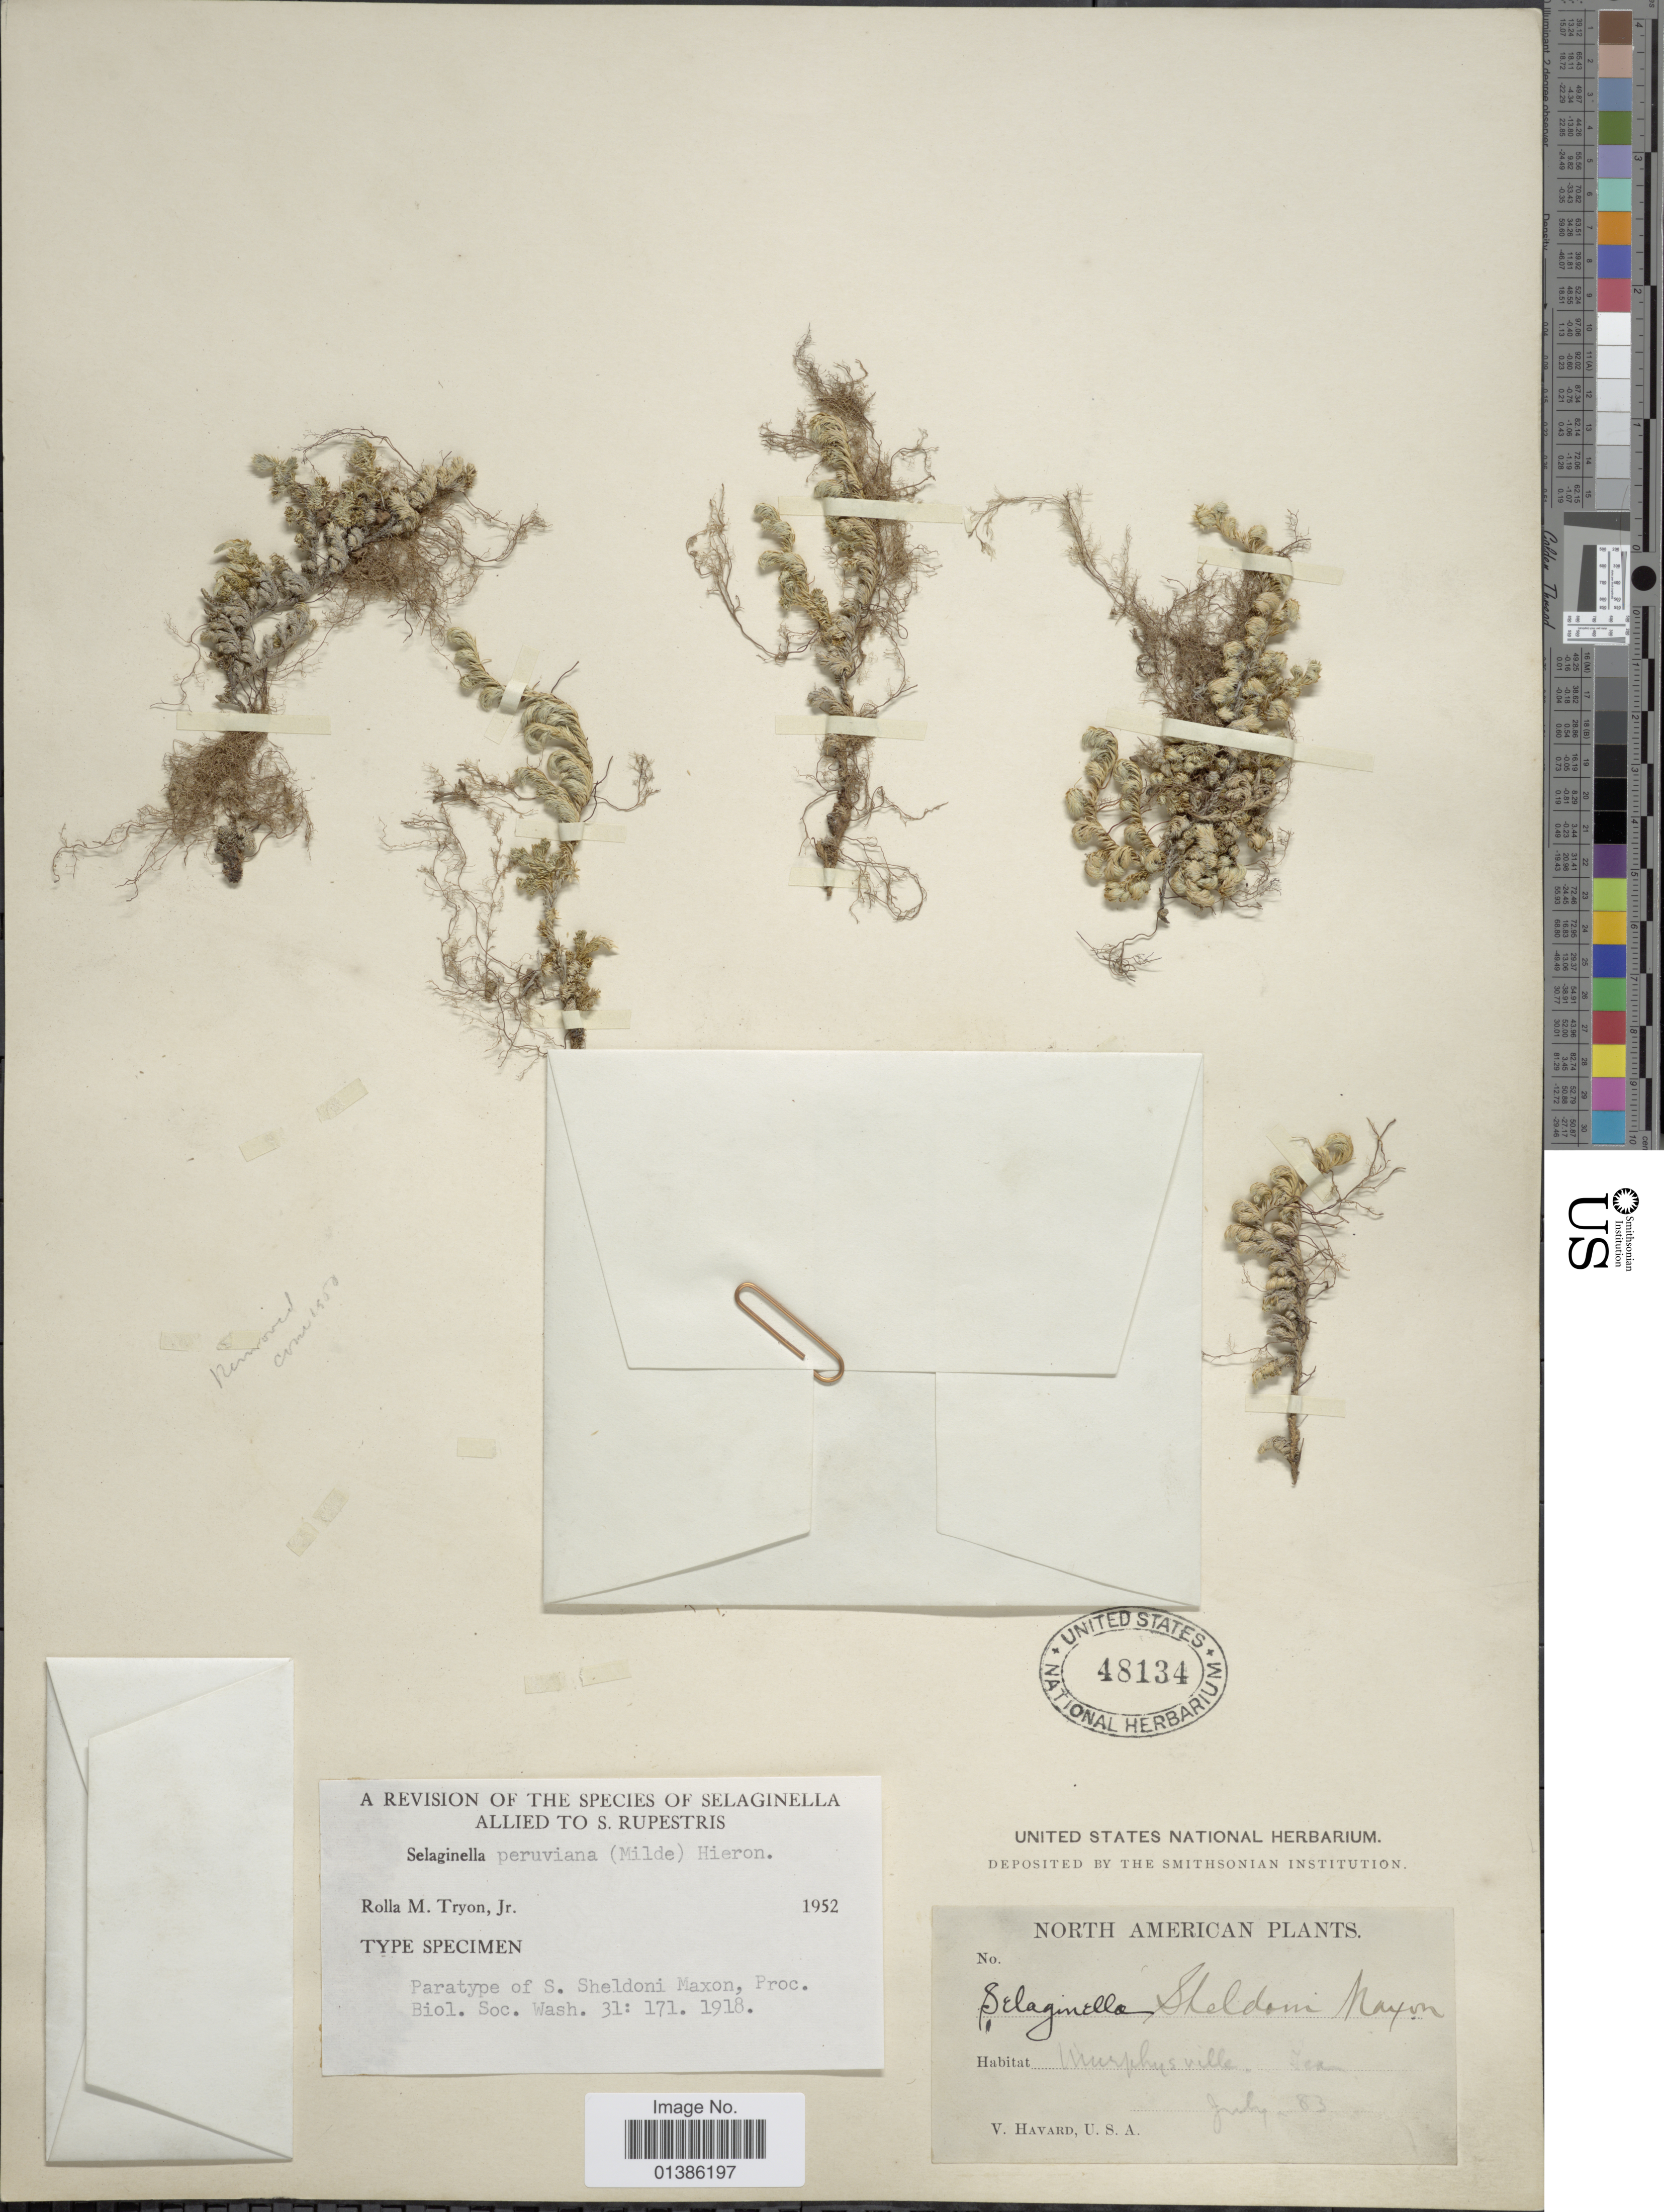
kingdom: Plantae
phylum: Tracheophyta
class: Lycopodiopsida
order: Selaginellales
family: Selaginellaceae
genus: Selaginella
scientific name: Selaginella peruviana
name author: (Milde) Hieron.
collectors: V. Havard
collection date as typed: Transcribed d/m/y: /7/83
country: United States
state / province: Texas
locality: Murphysville.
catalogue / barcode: US 48134